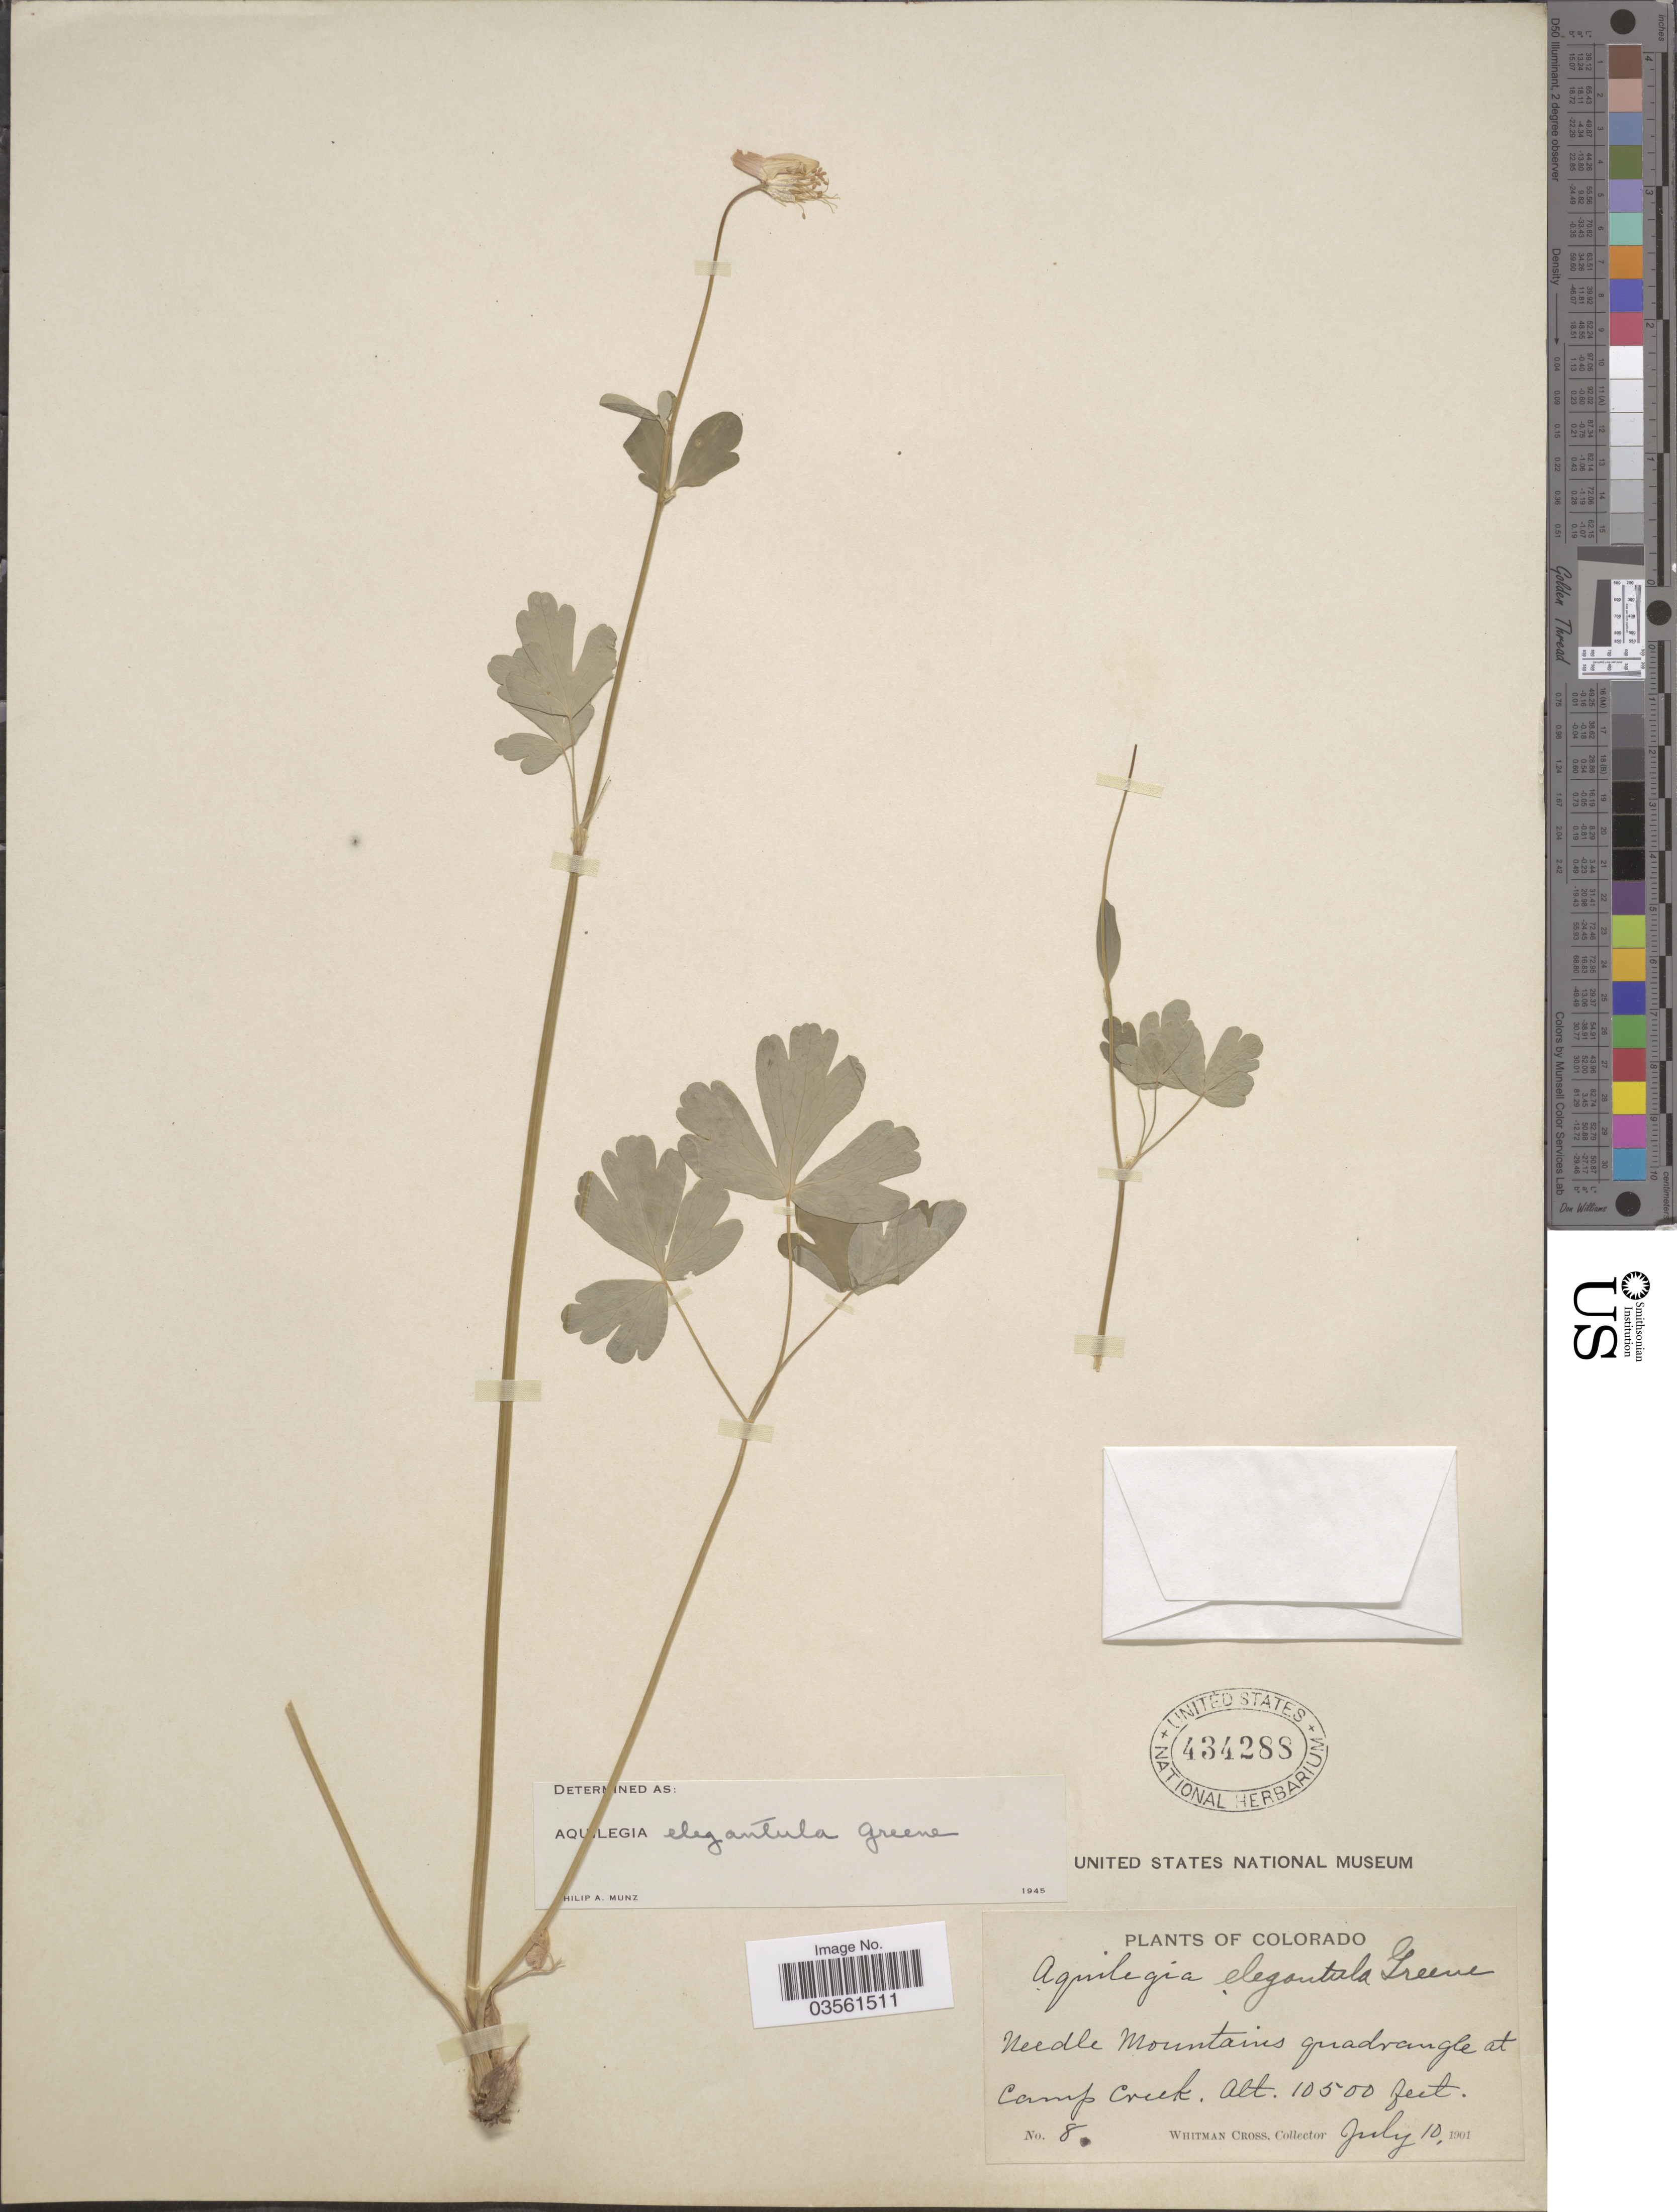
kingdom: Plantae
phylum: Tracheophyta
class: Magnoliopsida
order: Ranunculales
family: Ranunculaceae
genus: Aquilegia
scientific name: Aquilegia elegantula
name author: Greene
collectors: W. Cross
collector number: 8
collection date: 1901-07-10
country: United States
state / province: Colorado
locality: Needle Mountains guadrangle at Camp Creek.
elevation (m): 3200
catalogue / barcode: US 434288